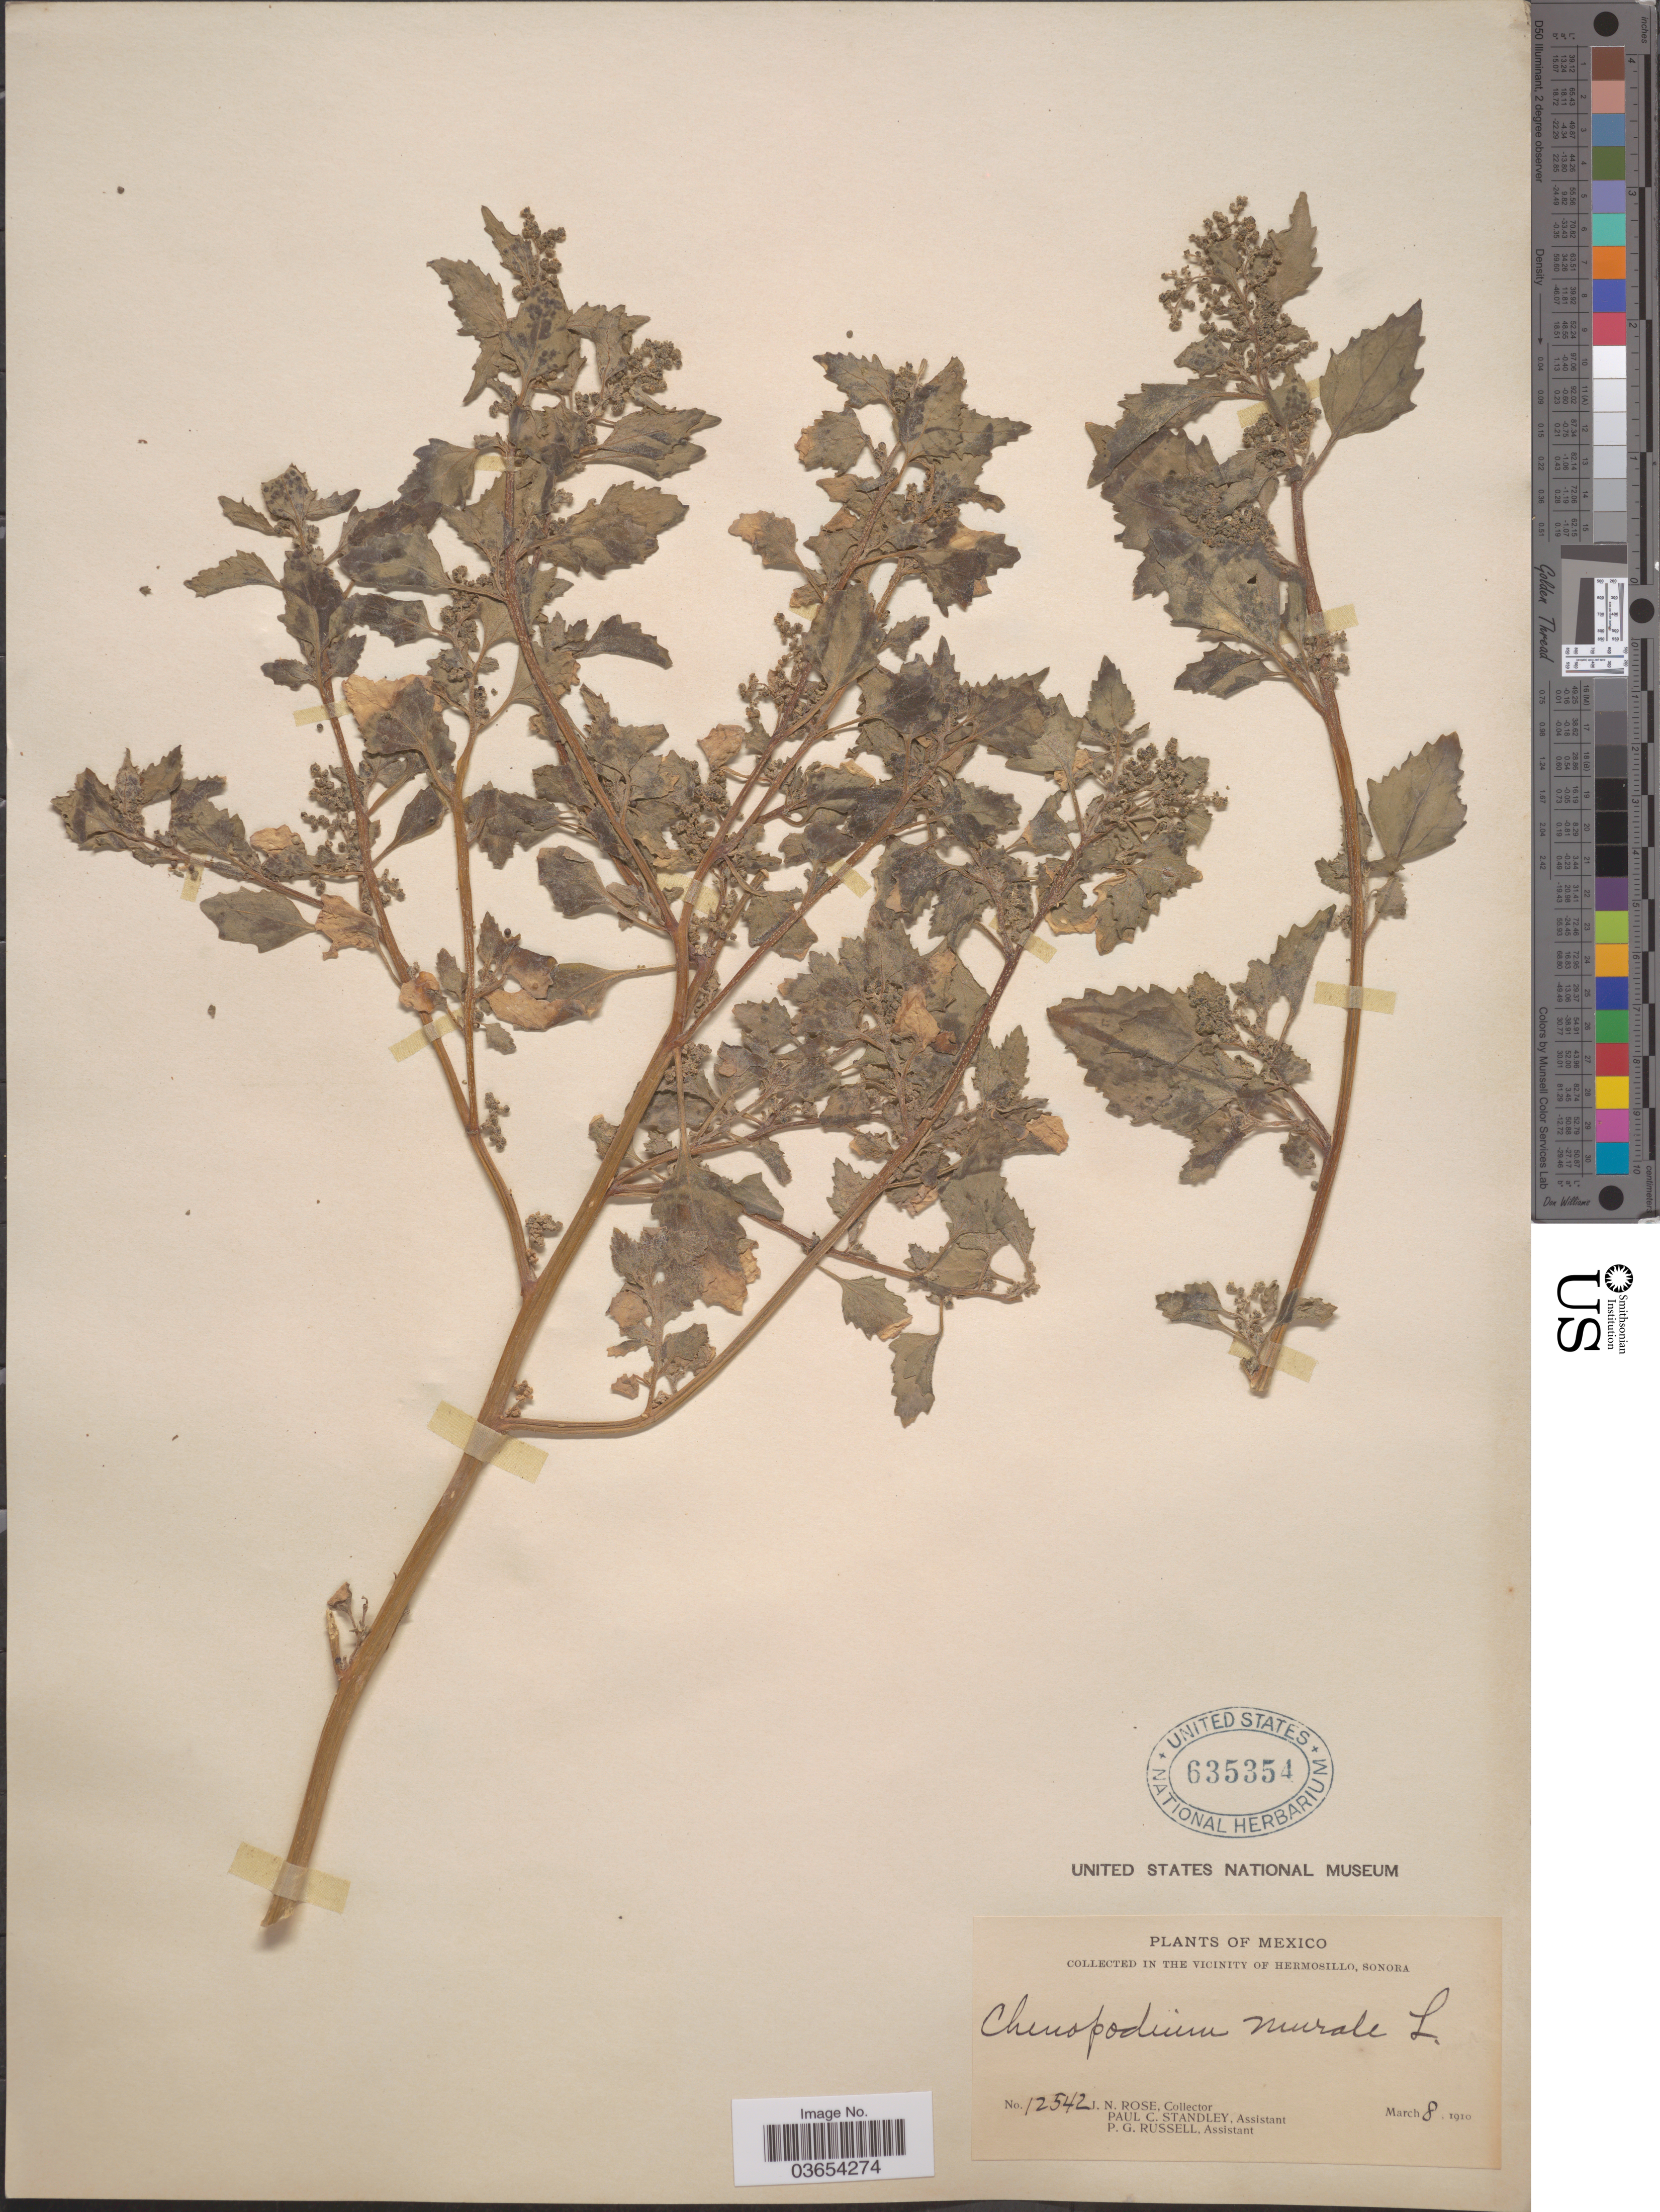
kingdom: Plantae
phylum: Tracheophyta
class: Magnoliopsida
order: Caryophyllales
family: Amaranthaceae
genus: Chenopodium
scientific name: Chenopodium murale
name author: L.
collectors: J. N. Rose, P. C. Standley & P. G. Russell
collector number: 12542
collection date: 1910-03-08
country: Mexico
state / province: Sonora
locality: In the vicinity of Hermosillo.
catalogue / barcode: US 635354